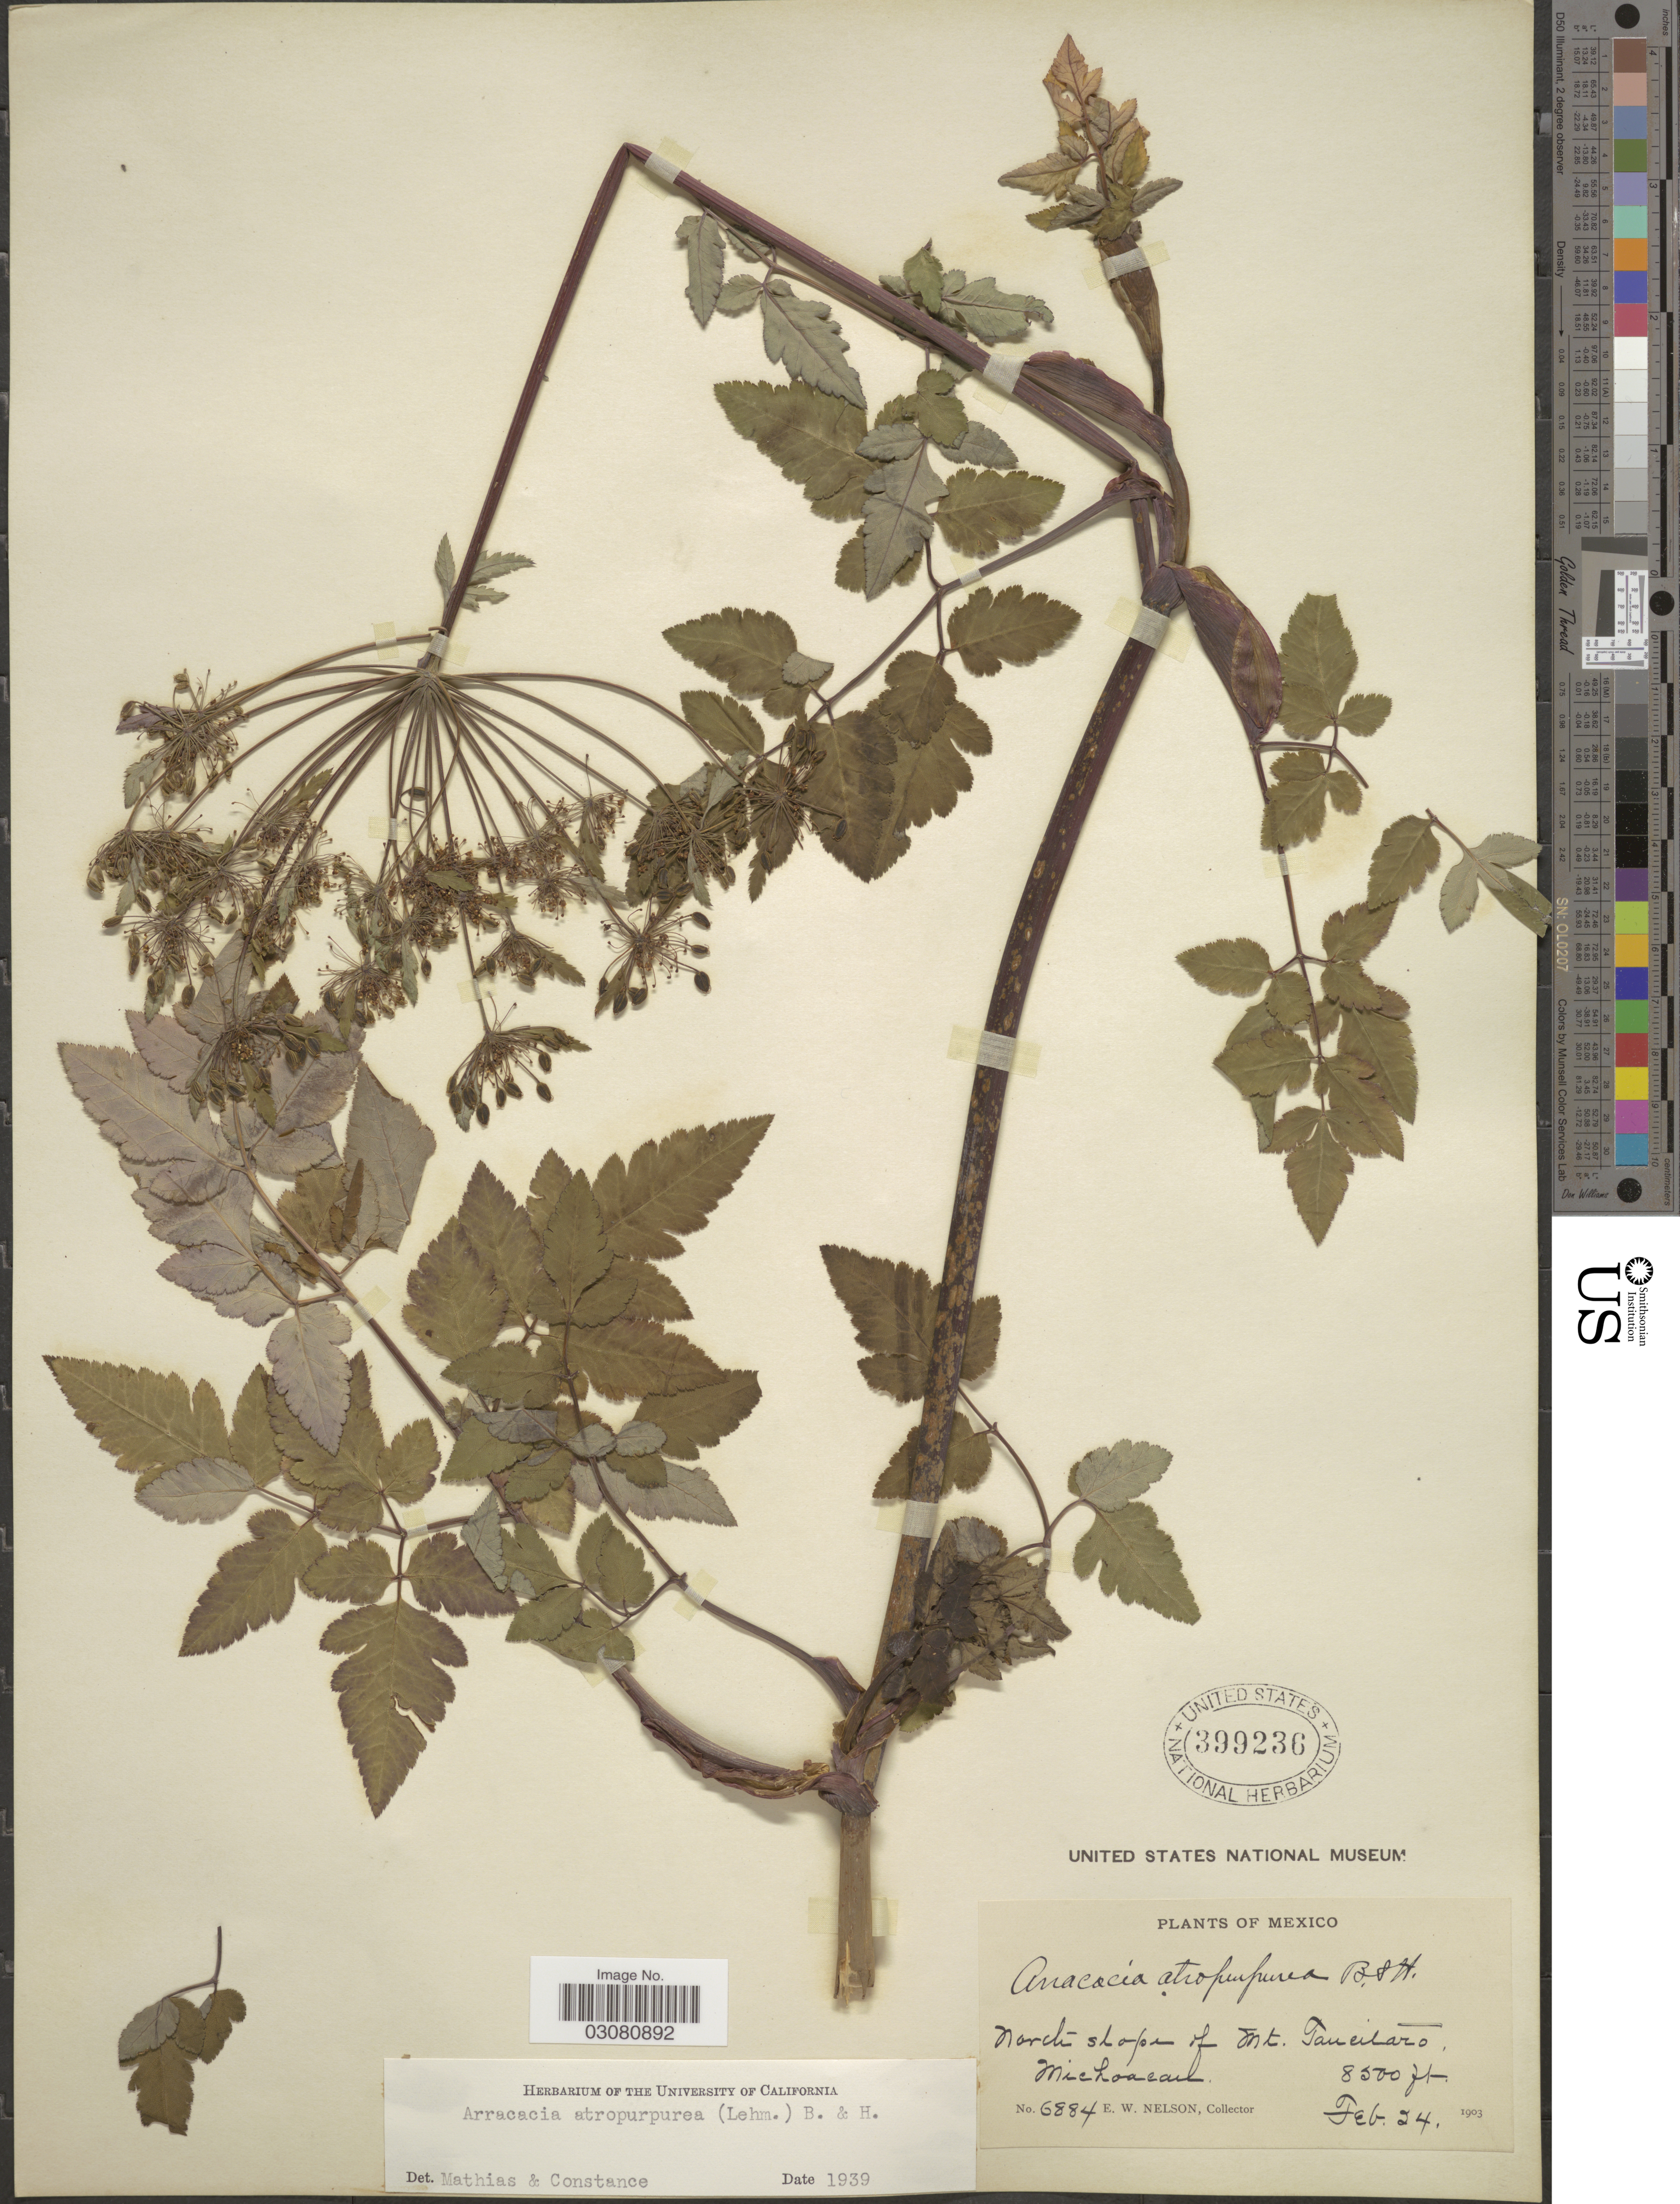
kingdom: Plantae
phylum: Tracheophyta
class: Magnoliopsida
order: Apiales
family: Apiaceae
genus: Arracacia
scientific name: Arracacia atropurpurea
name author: (Lehm.) Benth. & Hook. f. ex Hemsl.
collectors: E. W. Nelson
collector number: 6884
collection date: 1903-02-24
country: Mexico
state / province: Michoacán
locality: North slope of Mt. Tancitaro.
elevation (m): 2591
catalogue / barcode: US 399236